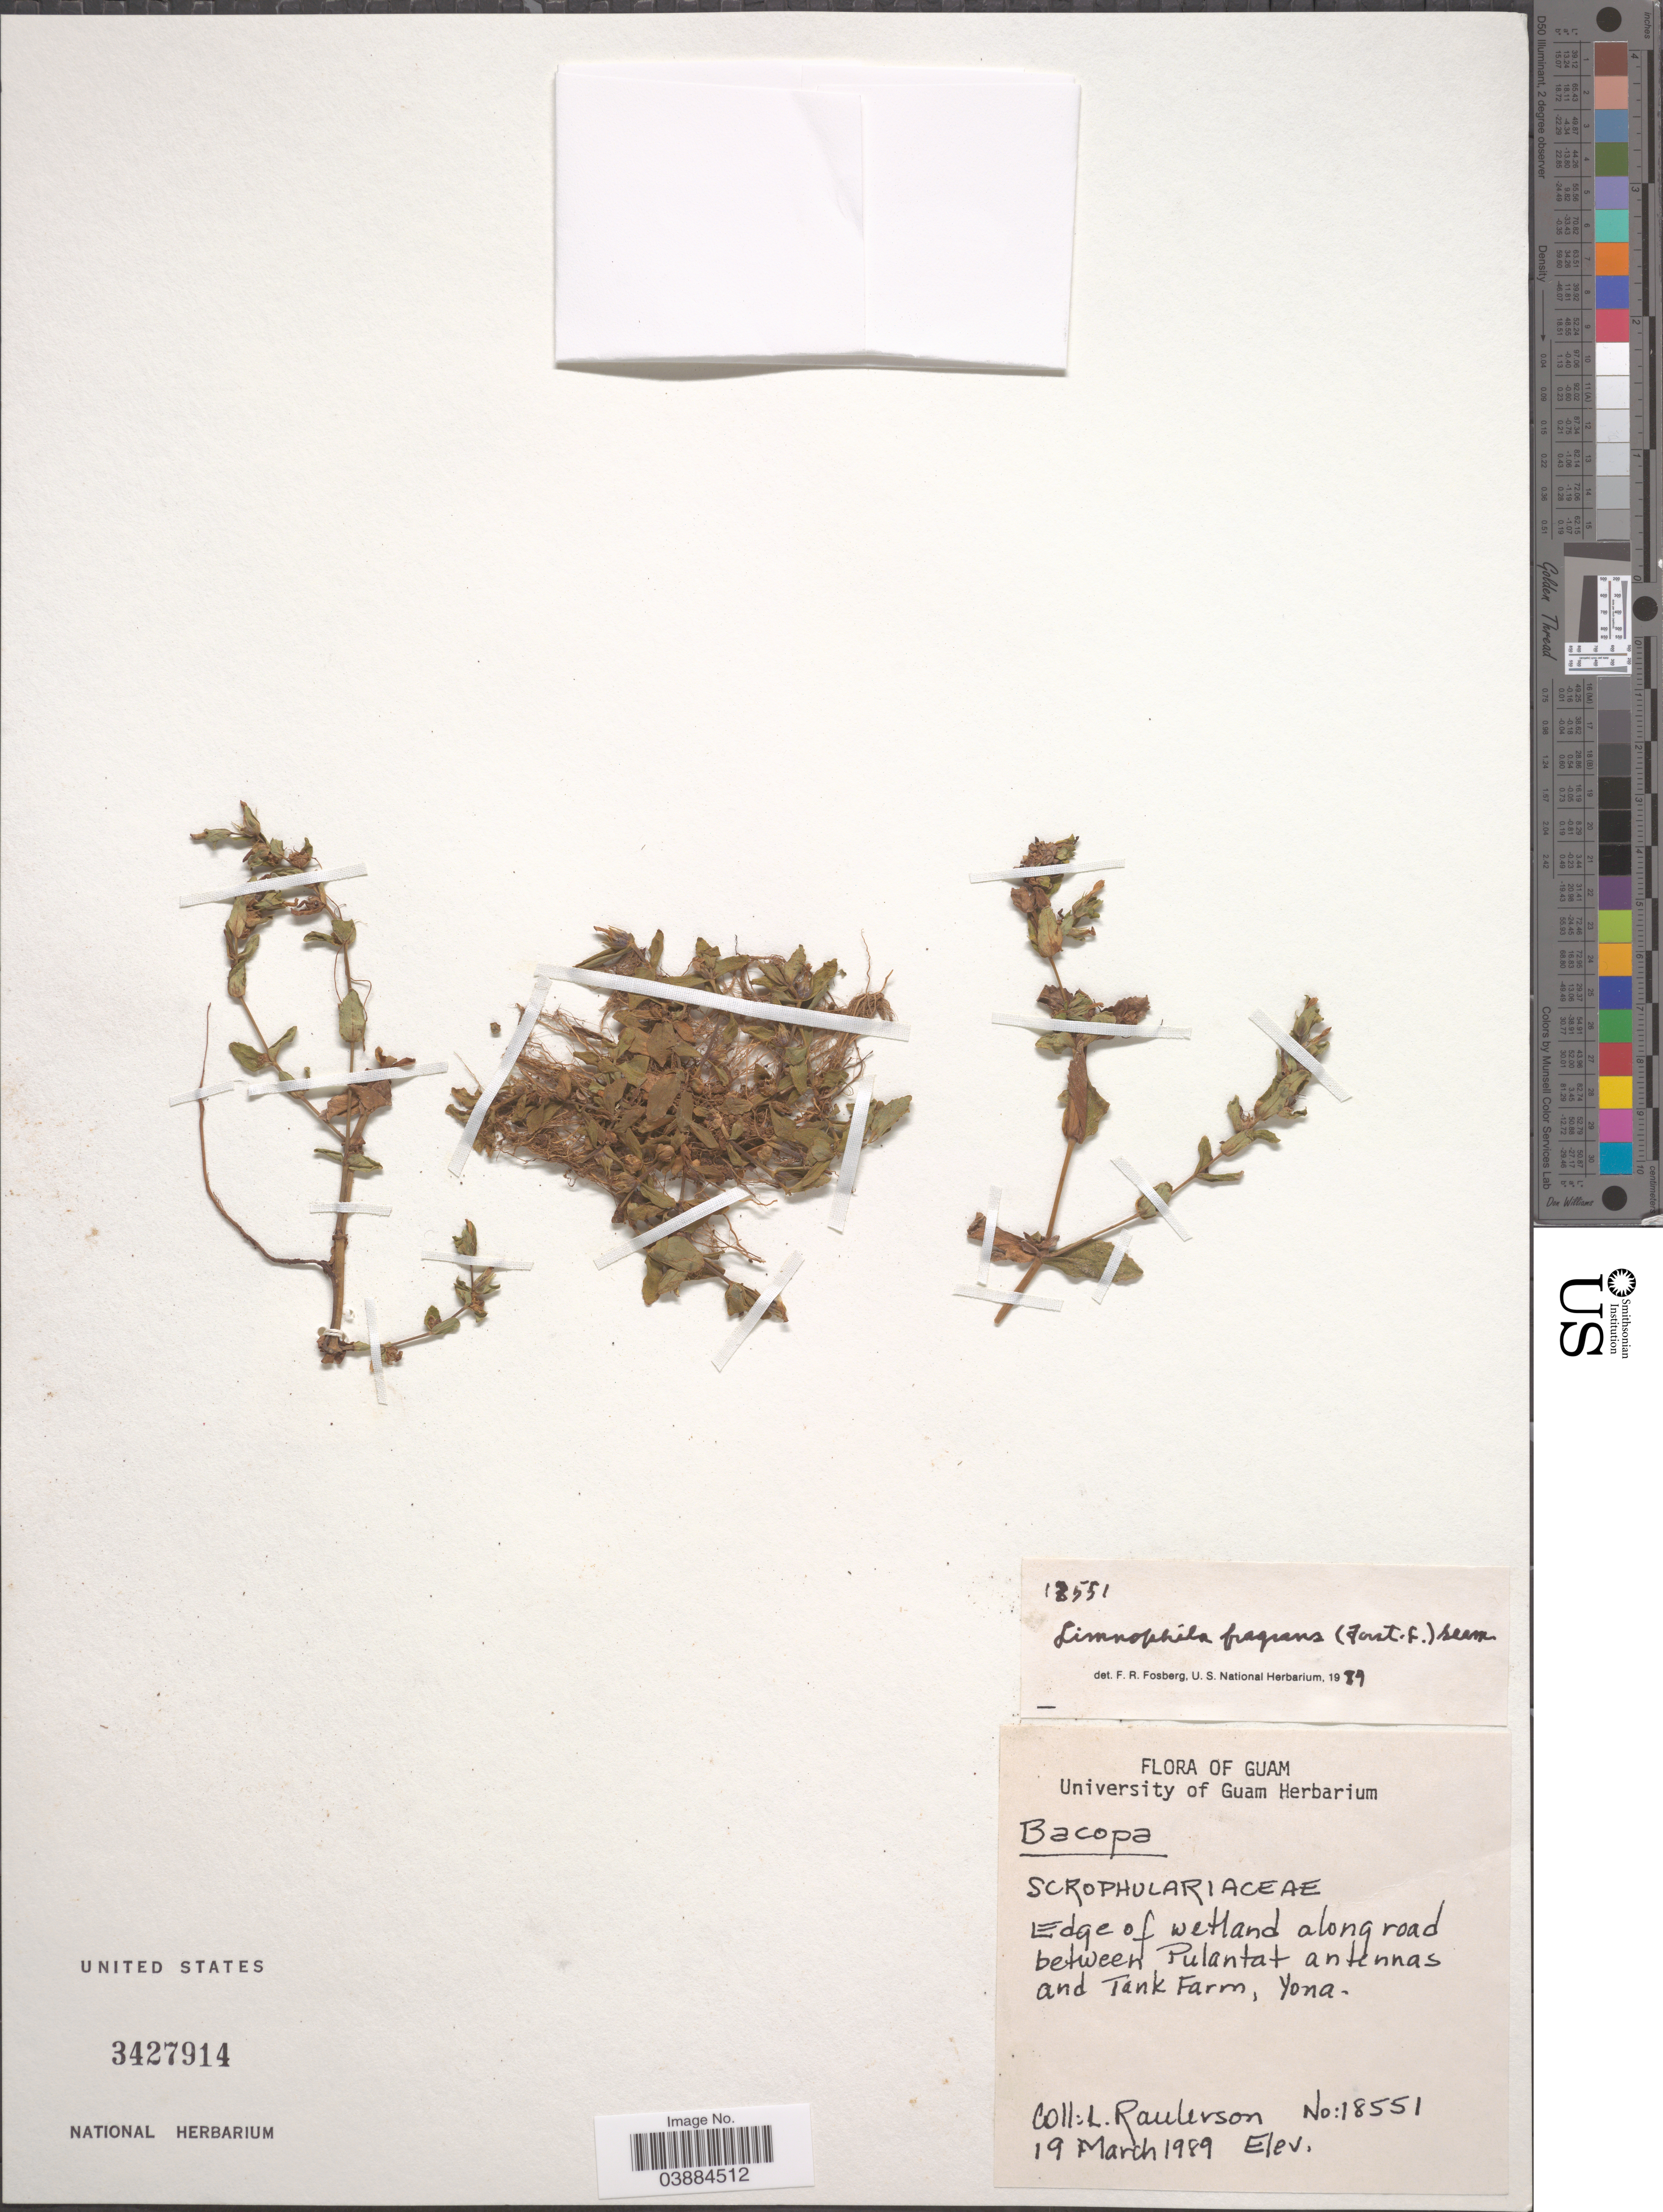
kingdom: Plantae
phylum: Tracheophyta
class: Magnoliopsida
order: Lamiales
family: Plantaginaceae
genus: Limnophila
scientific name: Limnophila fragrans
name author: Seem.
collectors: L. Raulerson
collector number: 18551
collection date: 1989-03-19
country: Guam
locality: Edge of wetland along road between Pulantat antennas and Tank Farm, Yona.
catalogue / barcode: US 3427914